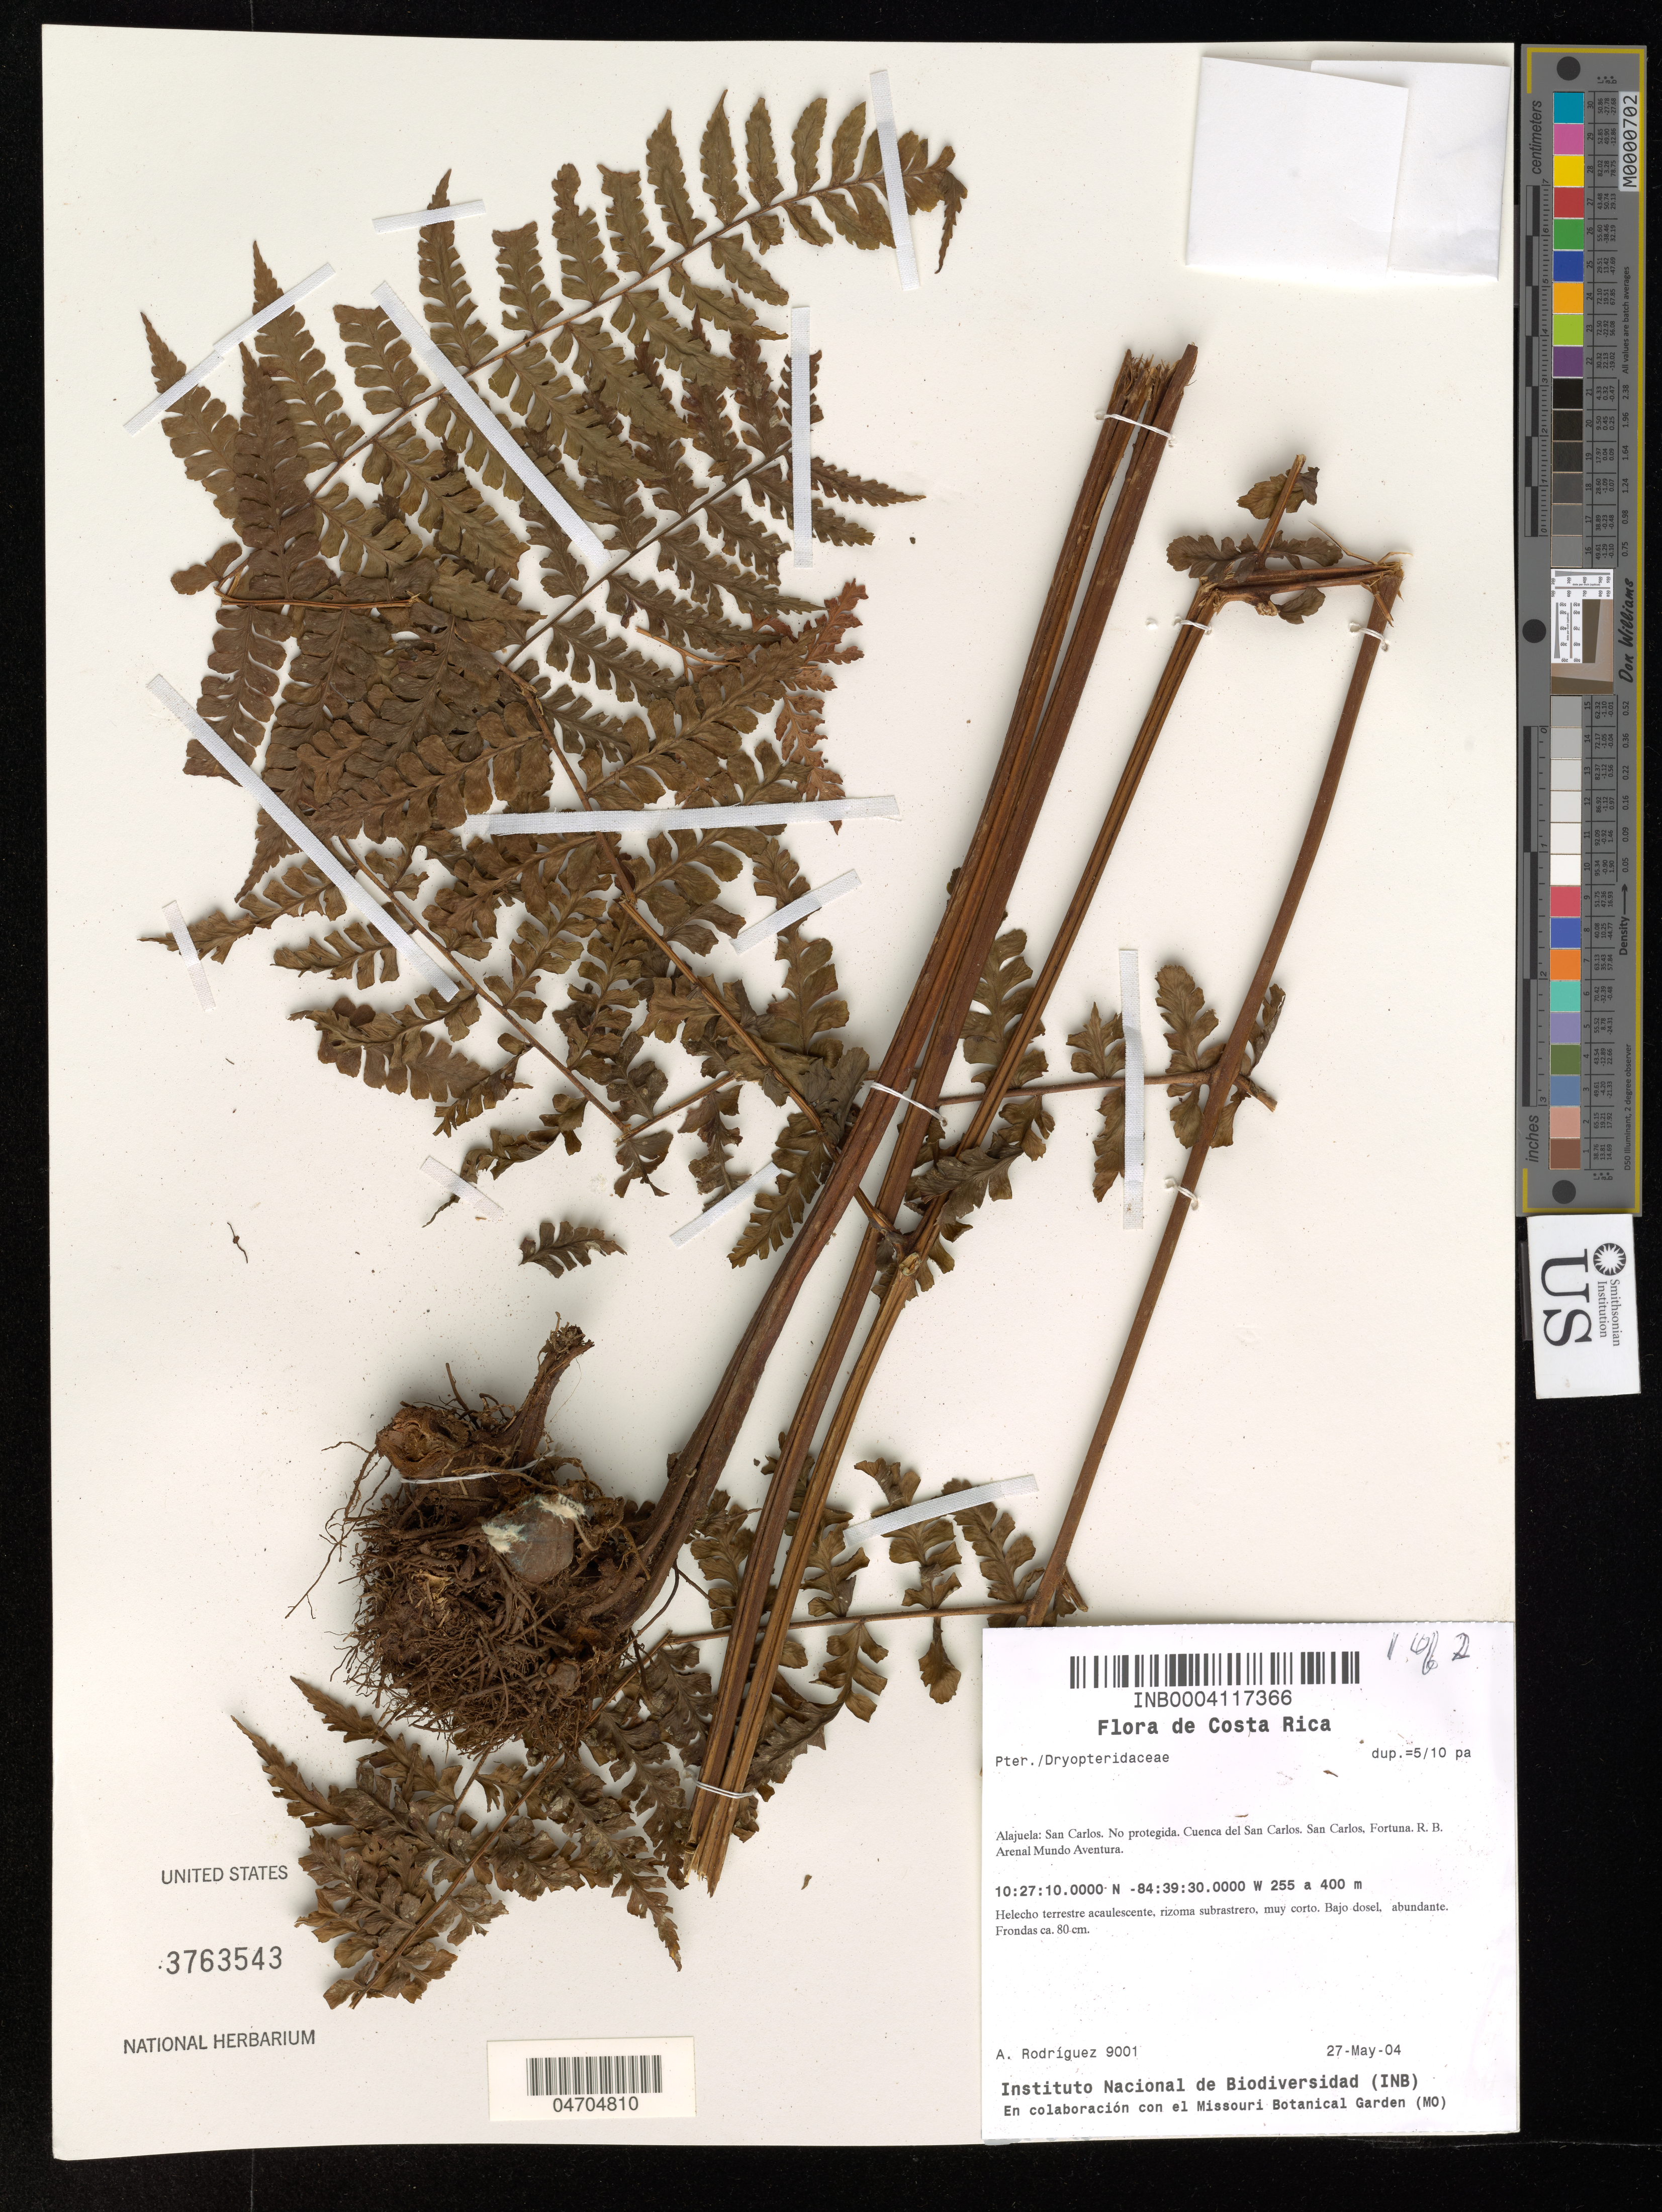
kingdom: Plantae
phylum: Tracheophyta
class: Polypodiopsida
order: Polypodiales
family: Dryopteridaceae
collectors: A. Rodríguez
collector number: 9001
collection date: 2004-05-27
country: Costa Rica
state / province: Alajuela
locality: San Carlos. No protegida. Cuenca del San Carlos. San Carlos. Fortuna. R. B. Arenal Mundo Aventura.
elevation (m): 255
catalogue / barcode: US 3763543